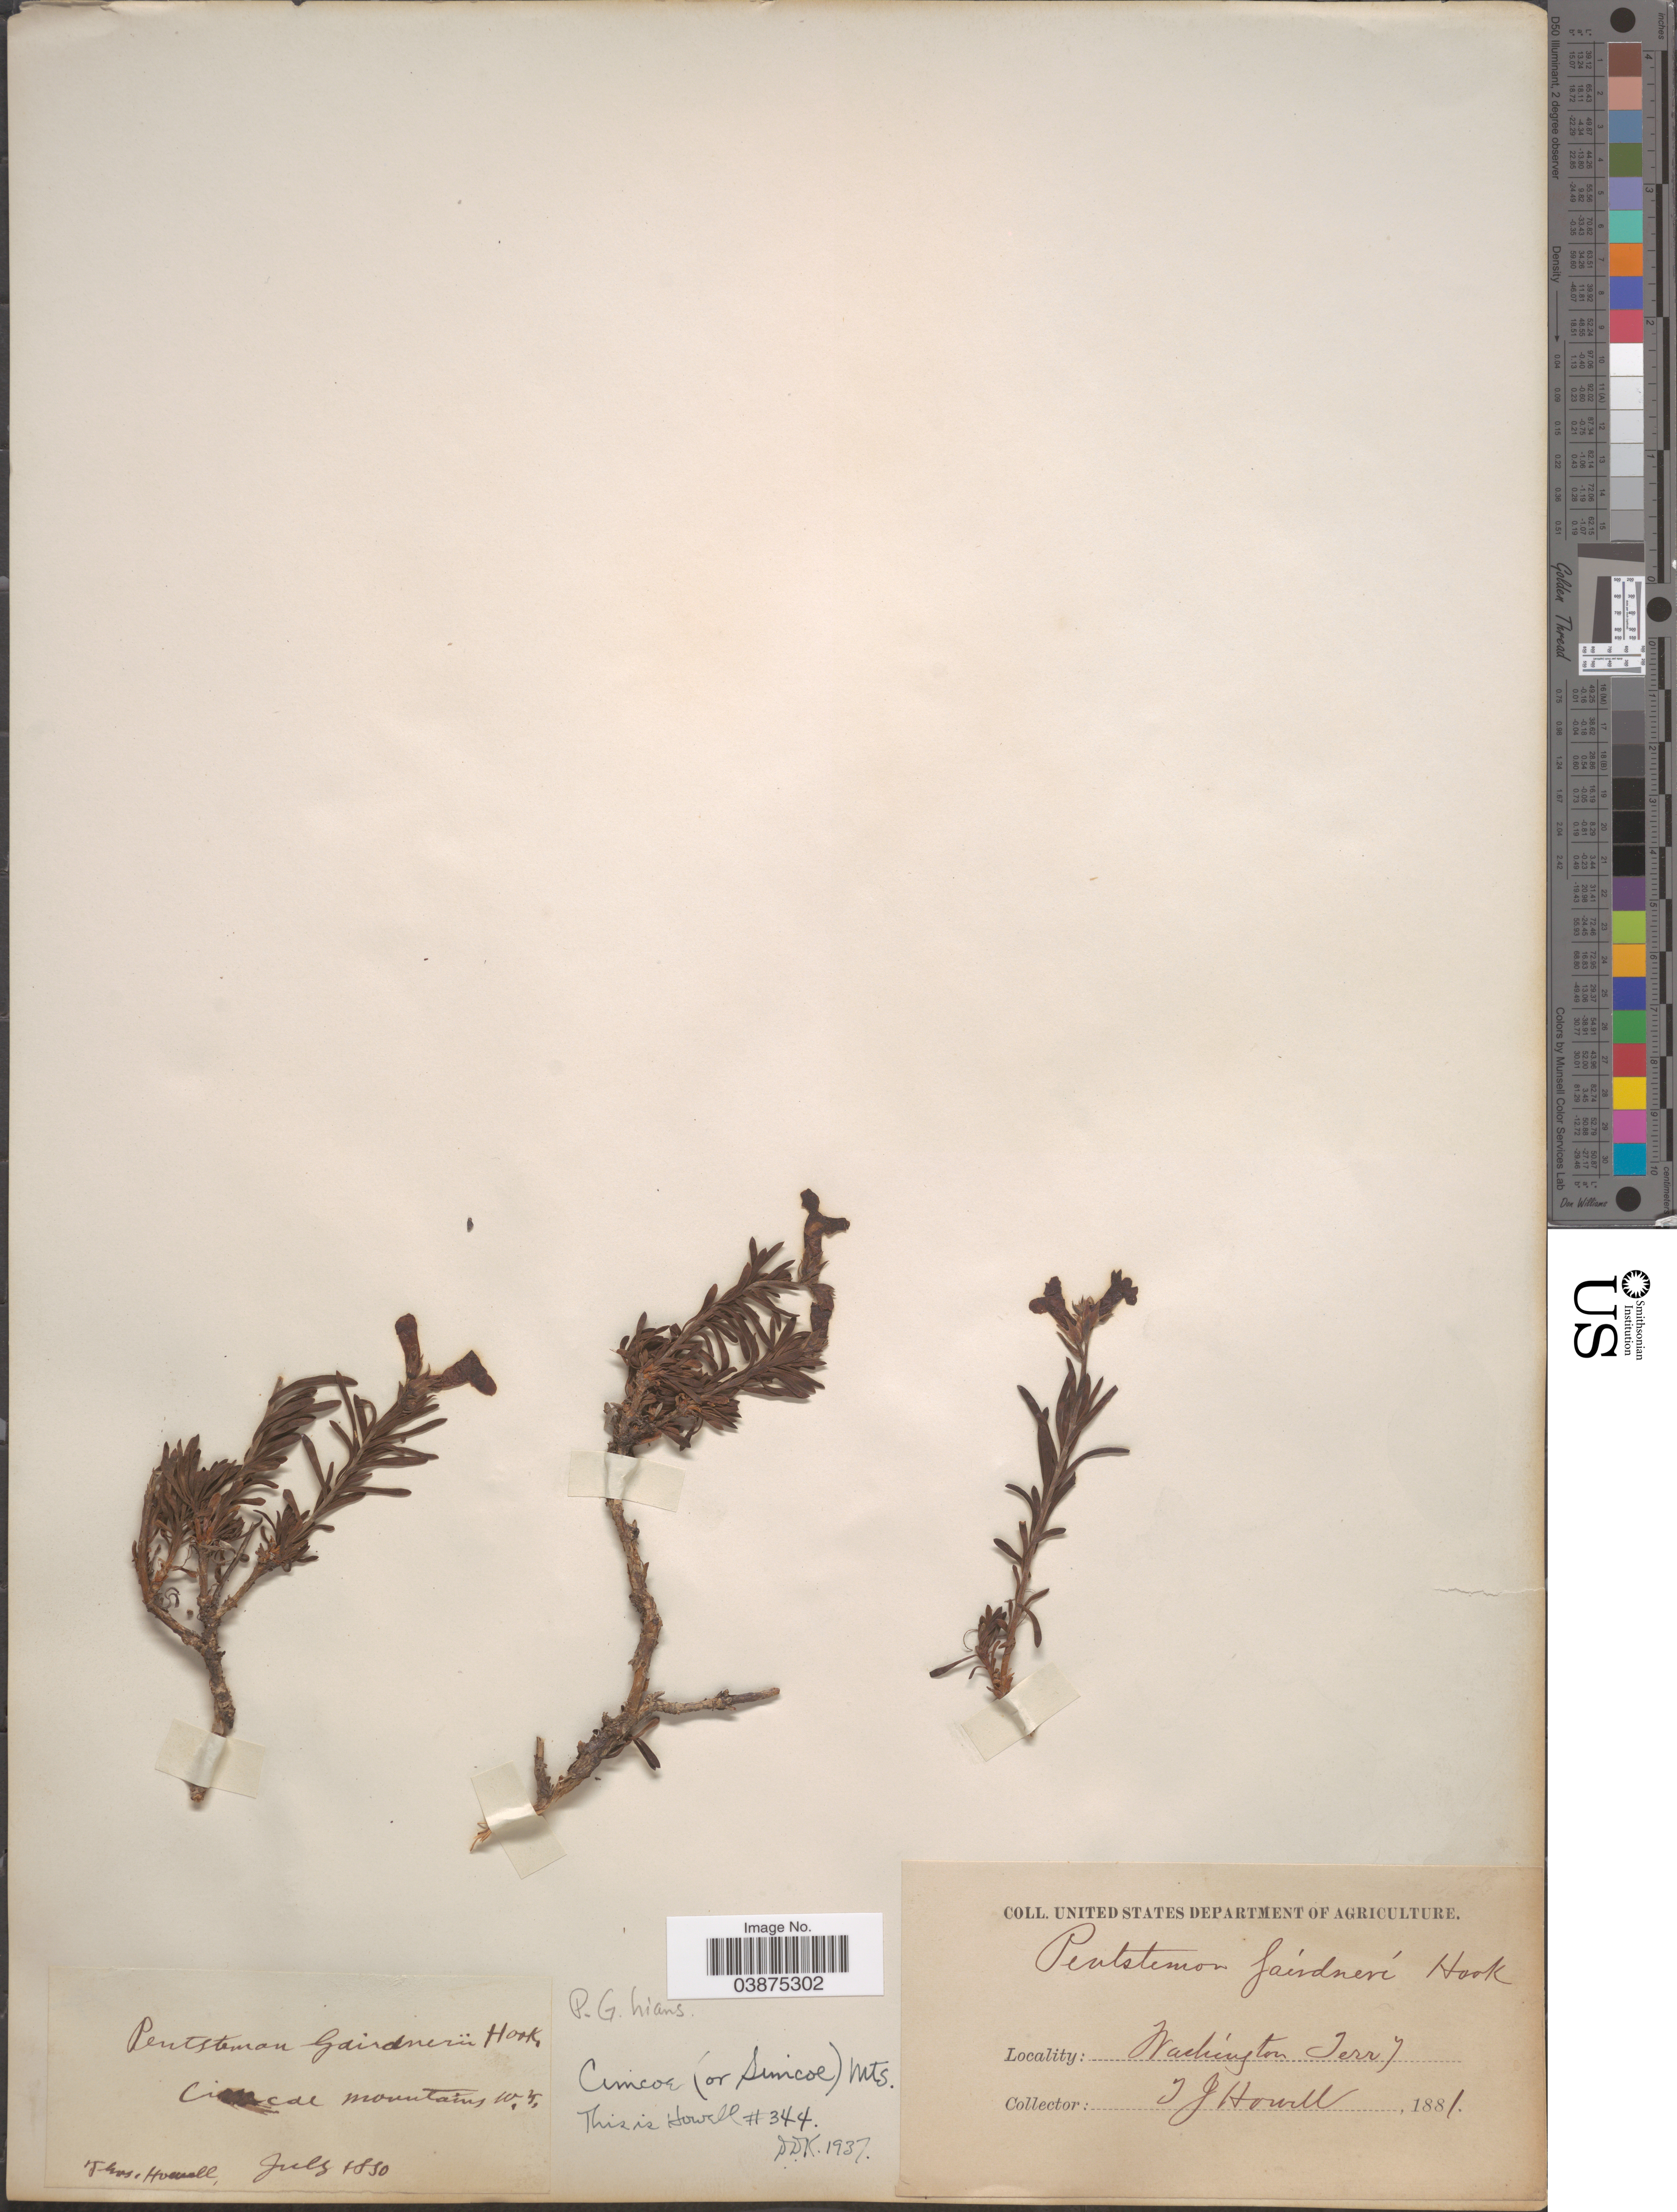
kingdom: Plantae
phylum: Tracheophyta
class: Magnoliopsida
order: Lamiales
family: Plantaginaceae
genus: Penstemon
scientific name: Penstemon gairdneri subsp. hians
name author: (Piper) D.D. Keck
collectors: T. J. Howell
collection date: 1880-07/1881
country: United States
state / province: Washington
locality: Cimcoe mountains, Washington Terr.